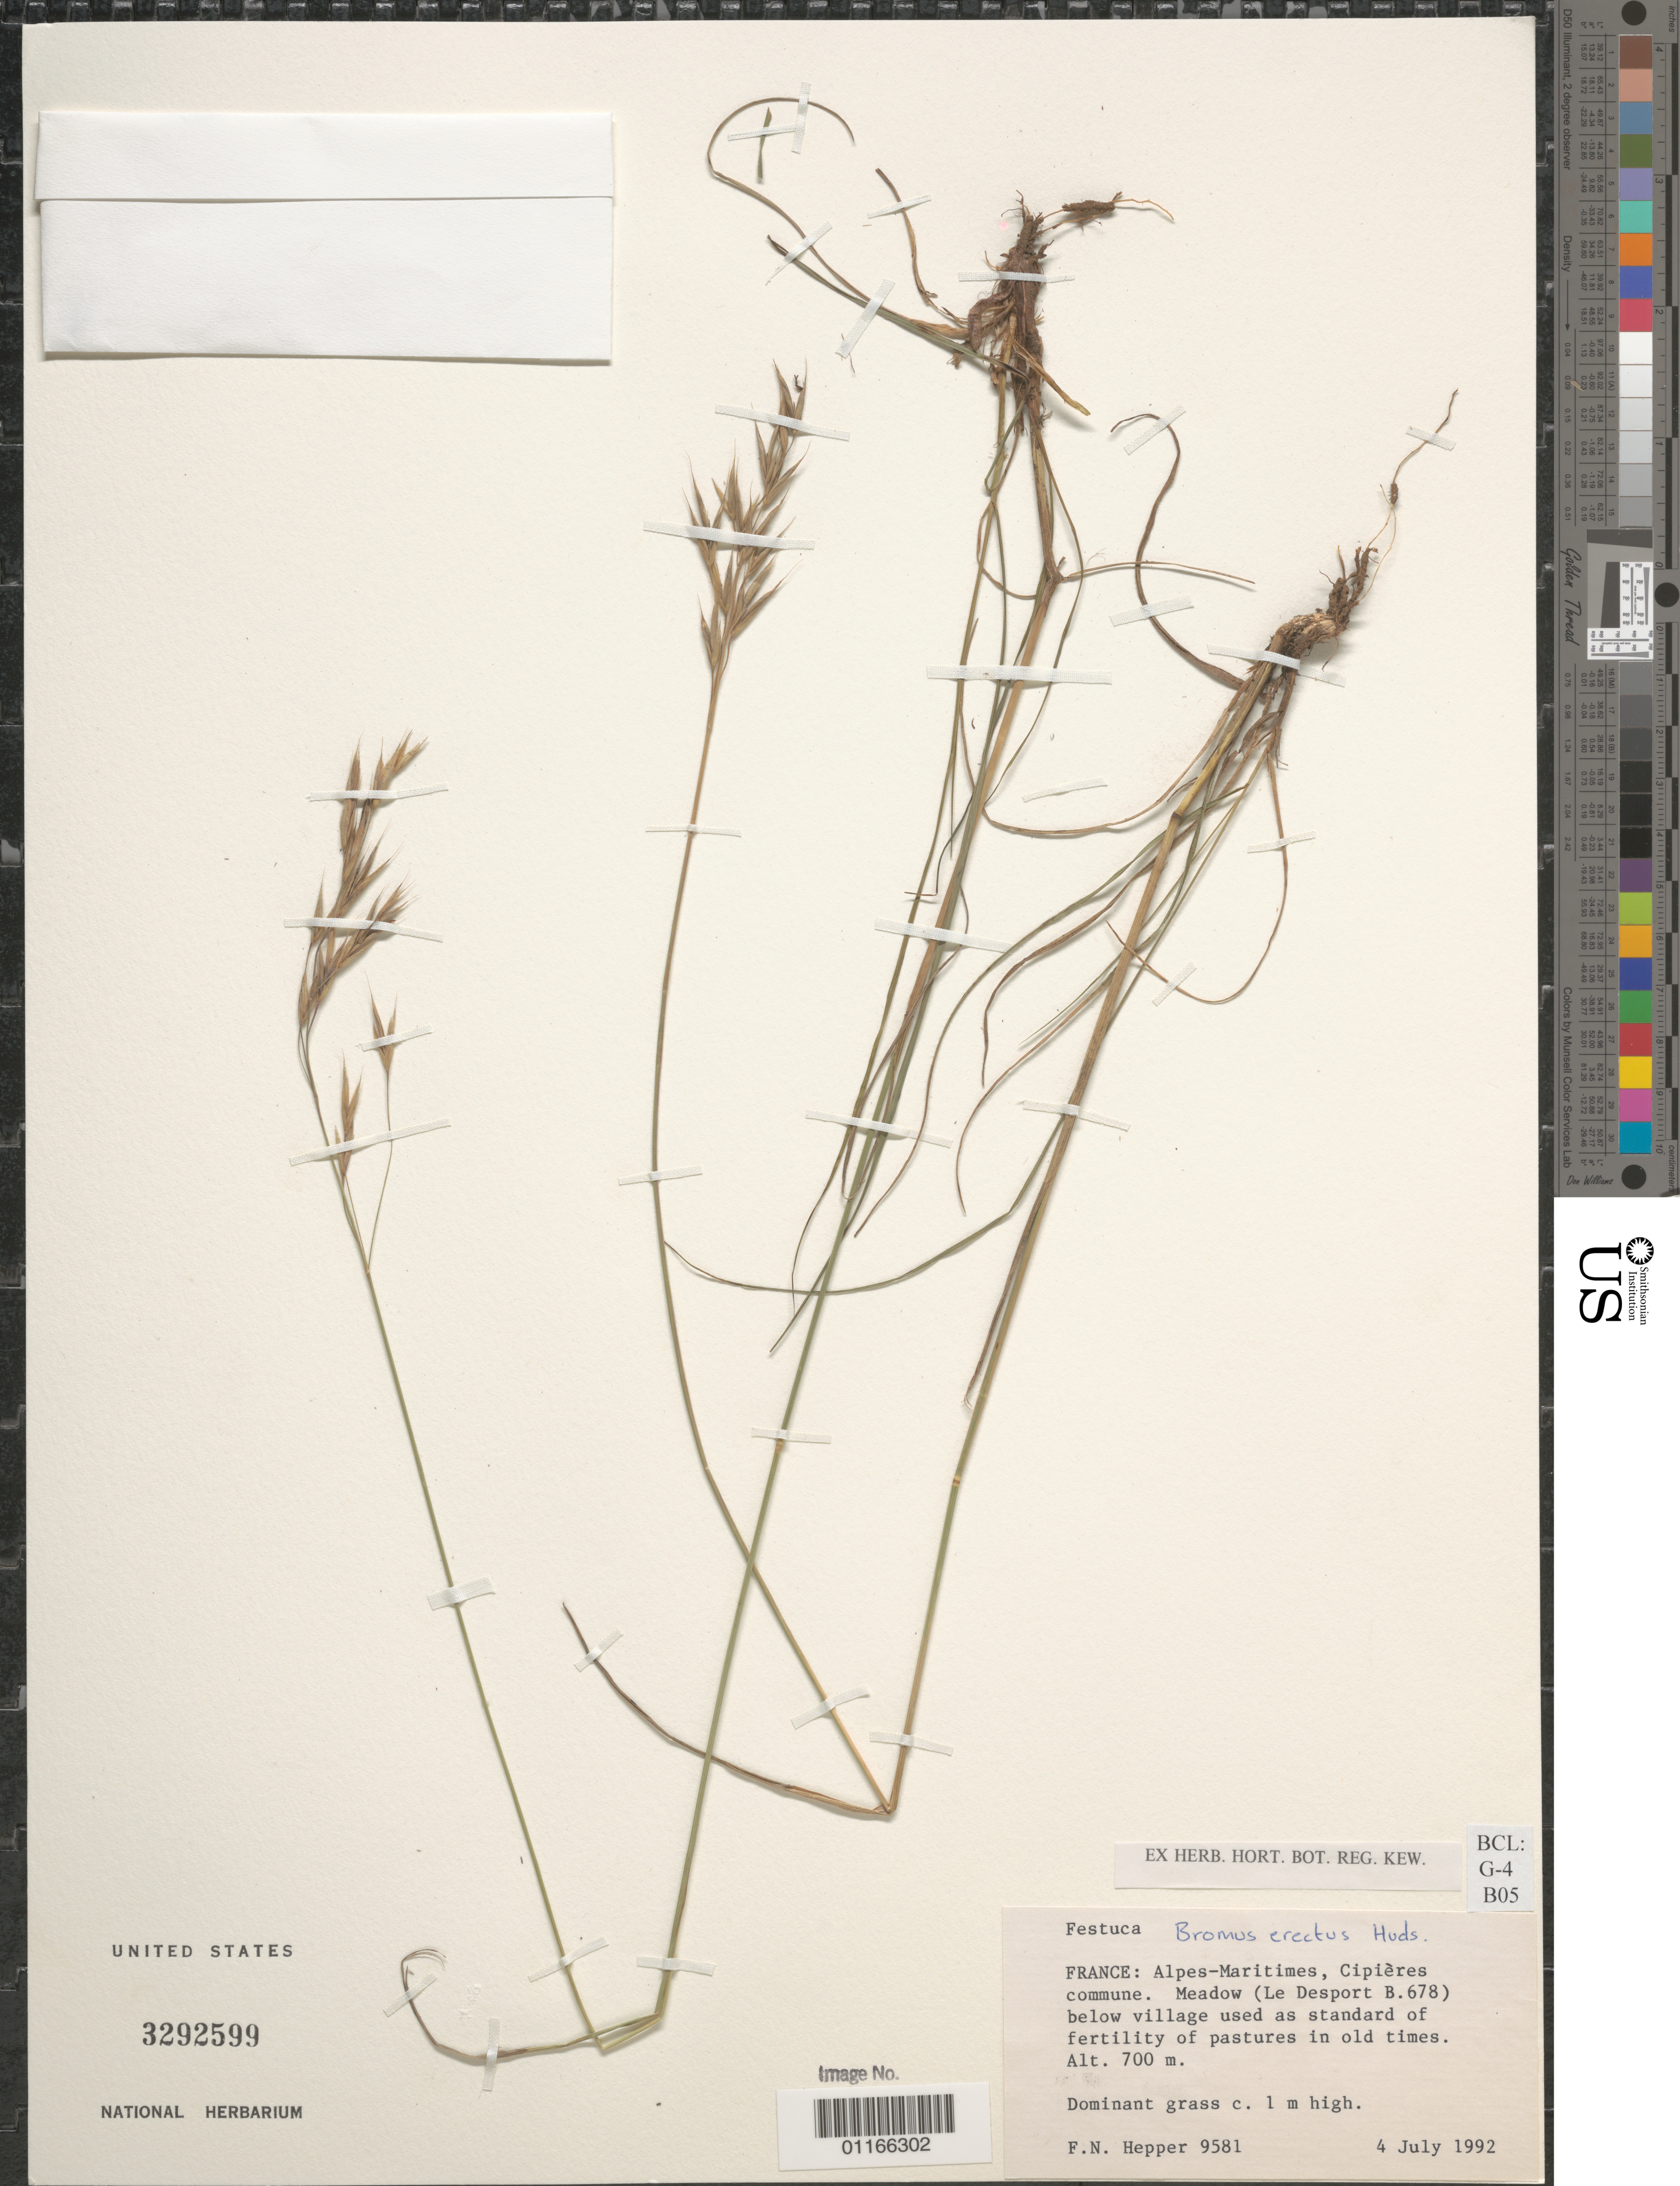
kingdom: Plantae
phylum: Tracheophyta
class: Liliopsida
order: Poales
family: Poaceae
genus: Bromus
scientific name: Bromus erectus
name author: Huds.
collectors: F. Hepper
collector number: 9581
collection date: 1992-07-04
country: France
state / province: Provence-Alpes-Côte d'Azur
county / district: Alpes-Maritimes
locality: Cipieres commune. Meadow (Le Desport B.678)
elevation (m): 700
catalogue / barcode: US 3292599